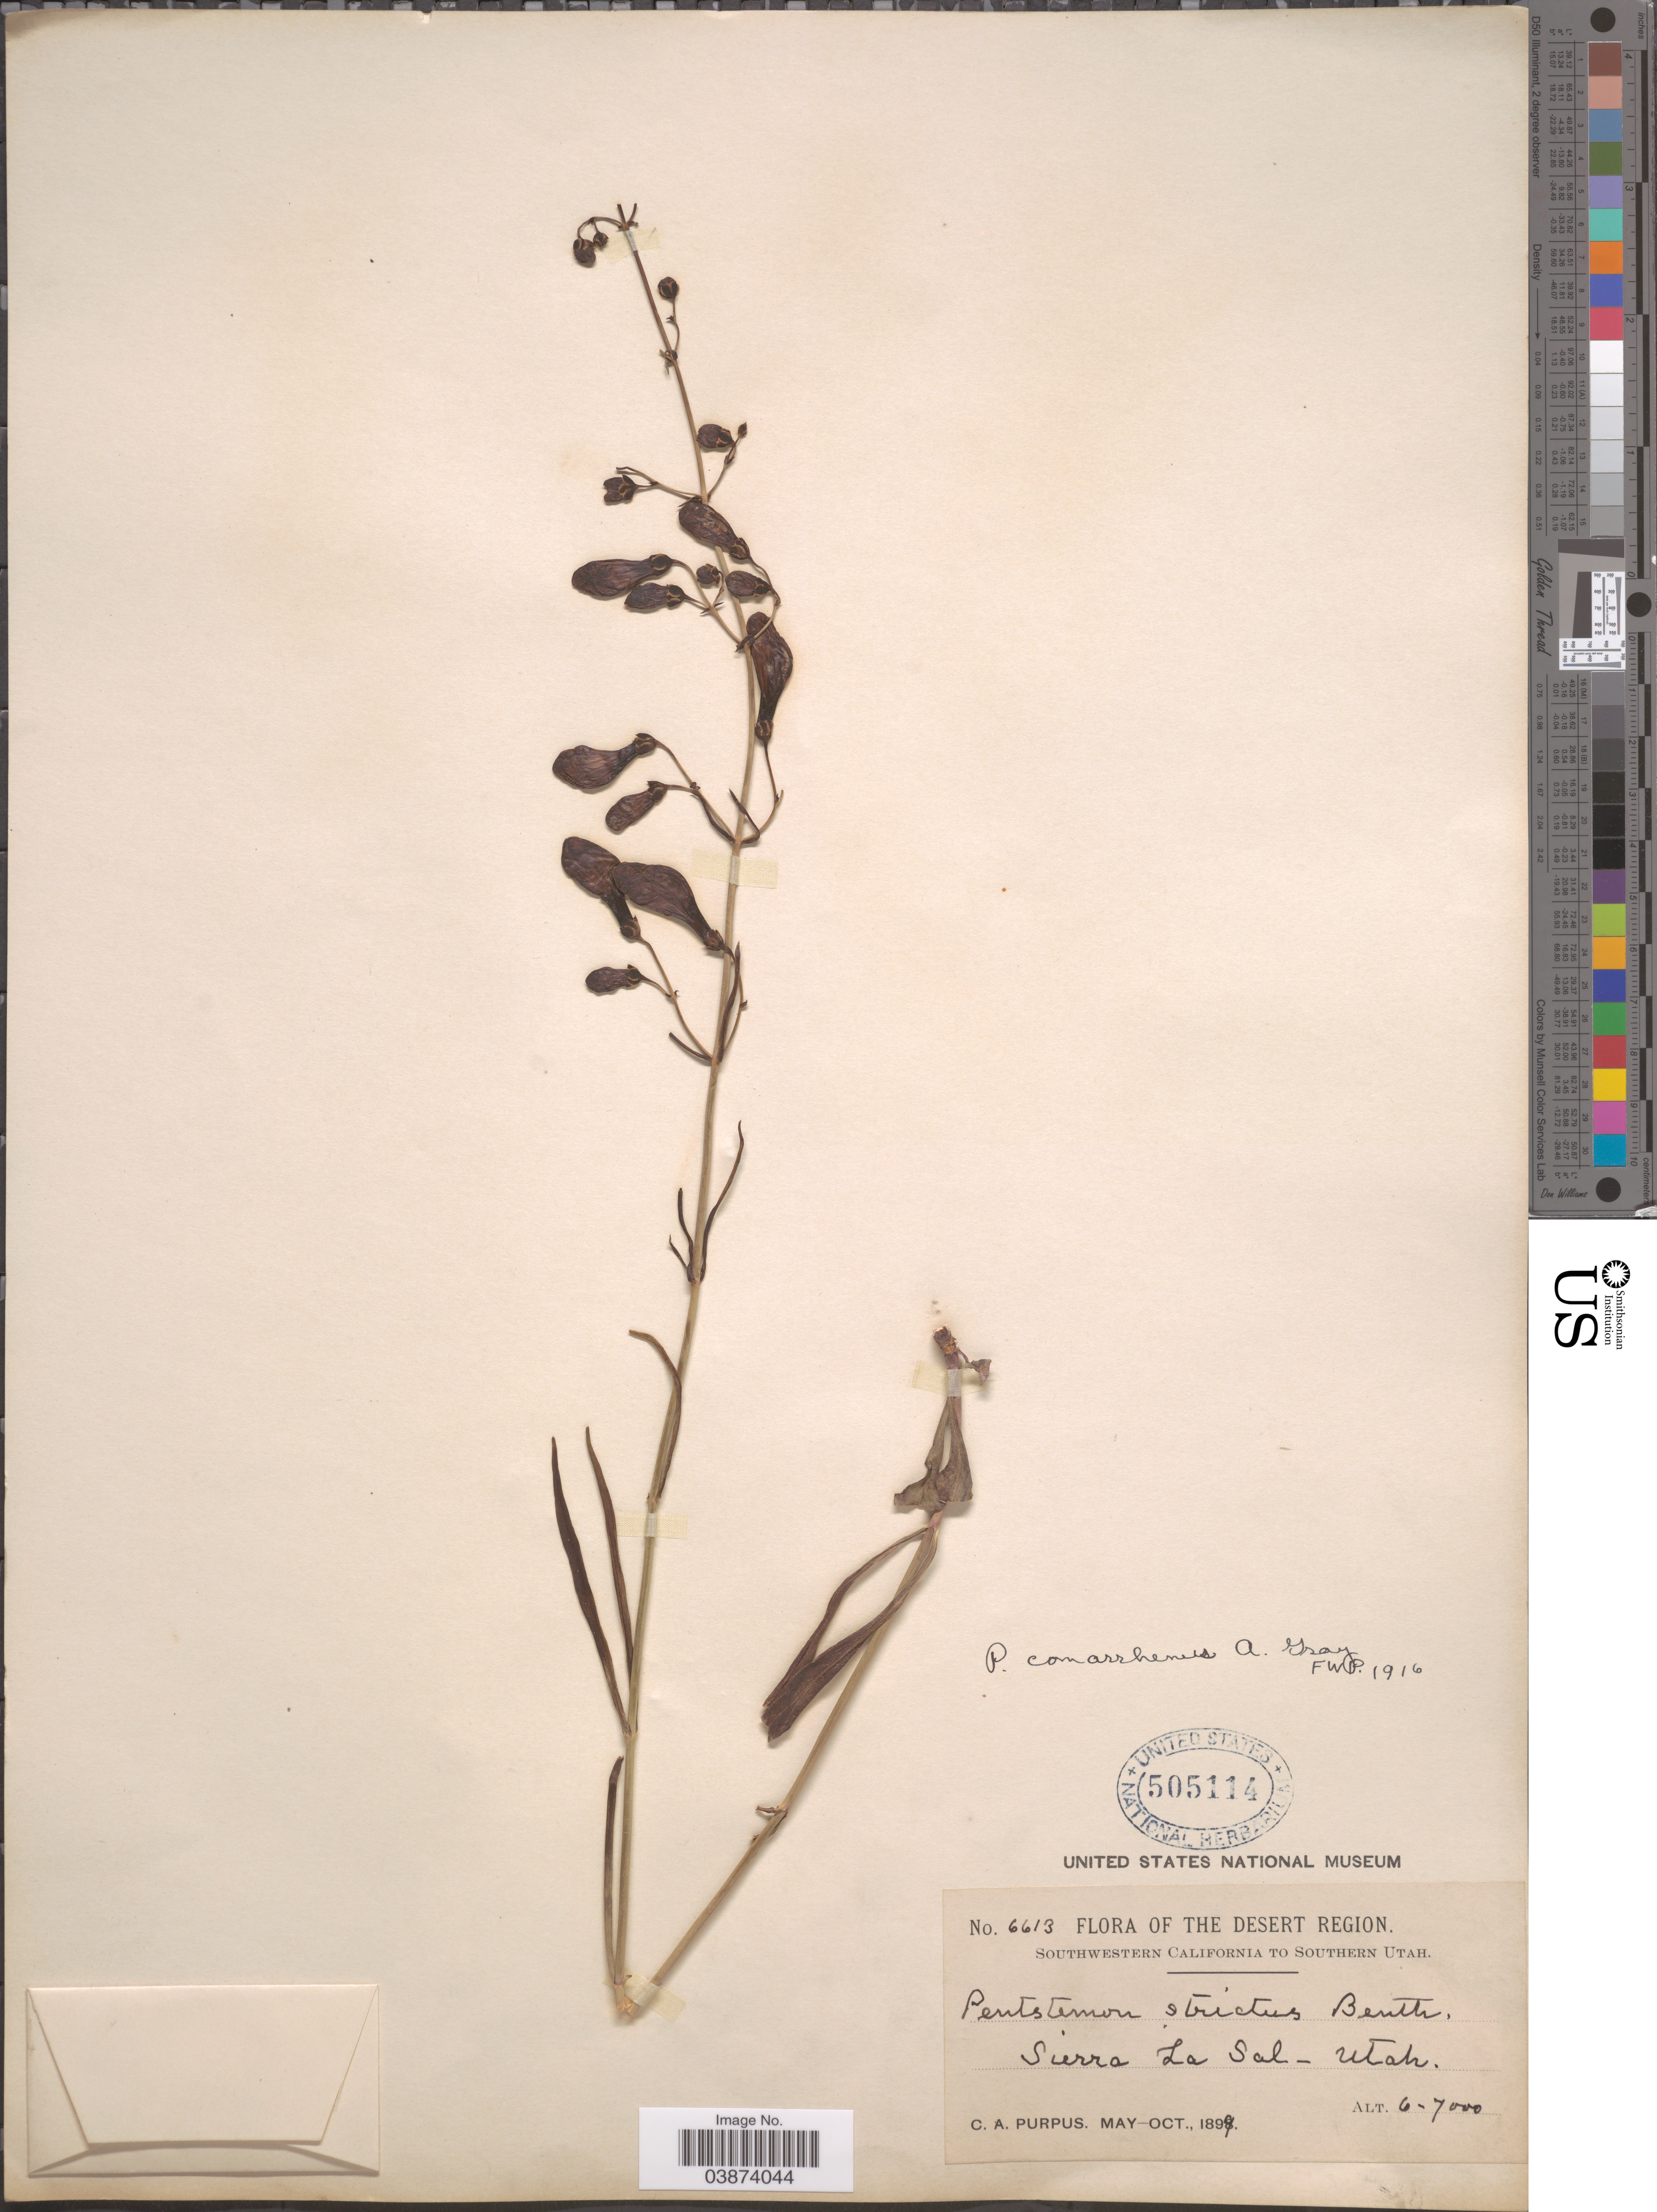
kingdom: Plantae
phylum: Tracheophyta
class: Magnoliopsida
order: Lamiales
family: Plantaginaceae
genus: Penstemon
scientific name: Penstemon comarrhenus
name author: A. Gray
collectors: C. A. Purpus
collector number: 6613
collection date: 1899-05/1899-10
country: United States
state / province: Utah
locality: Desert Region. Southern Utah. Sierra La Sal.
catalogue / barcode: US 505114